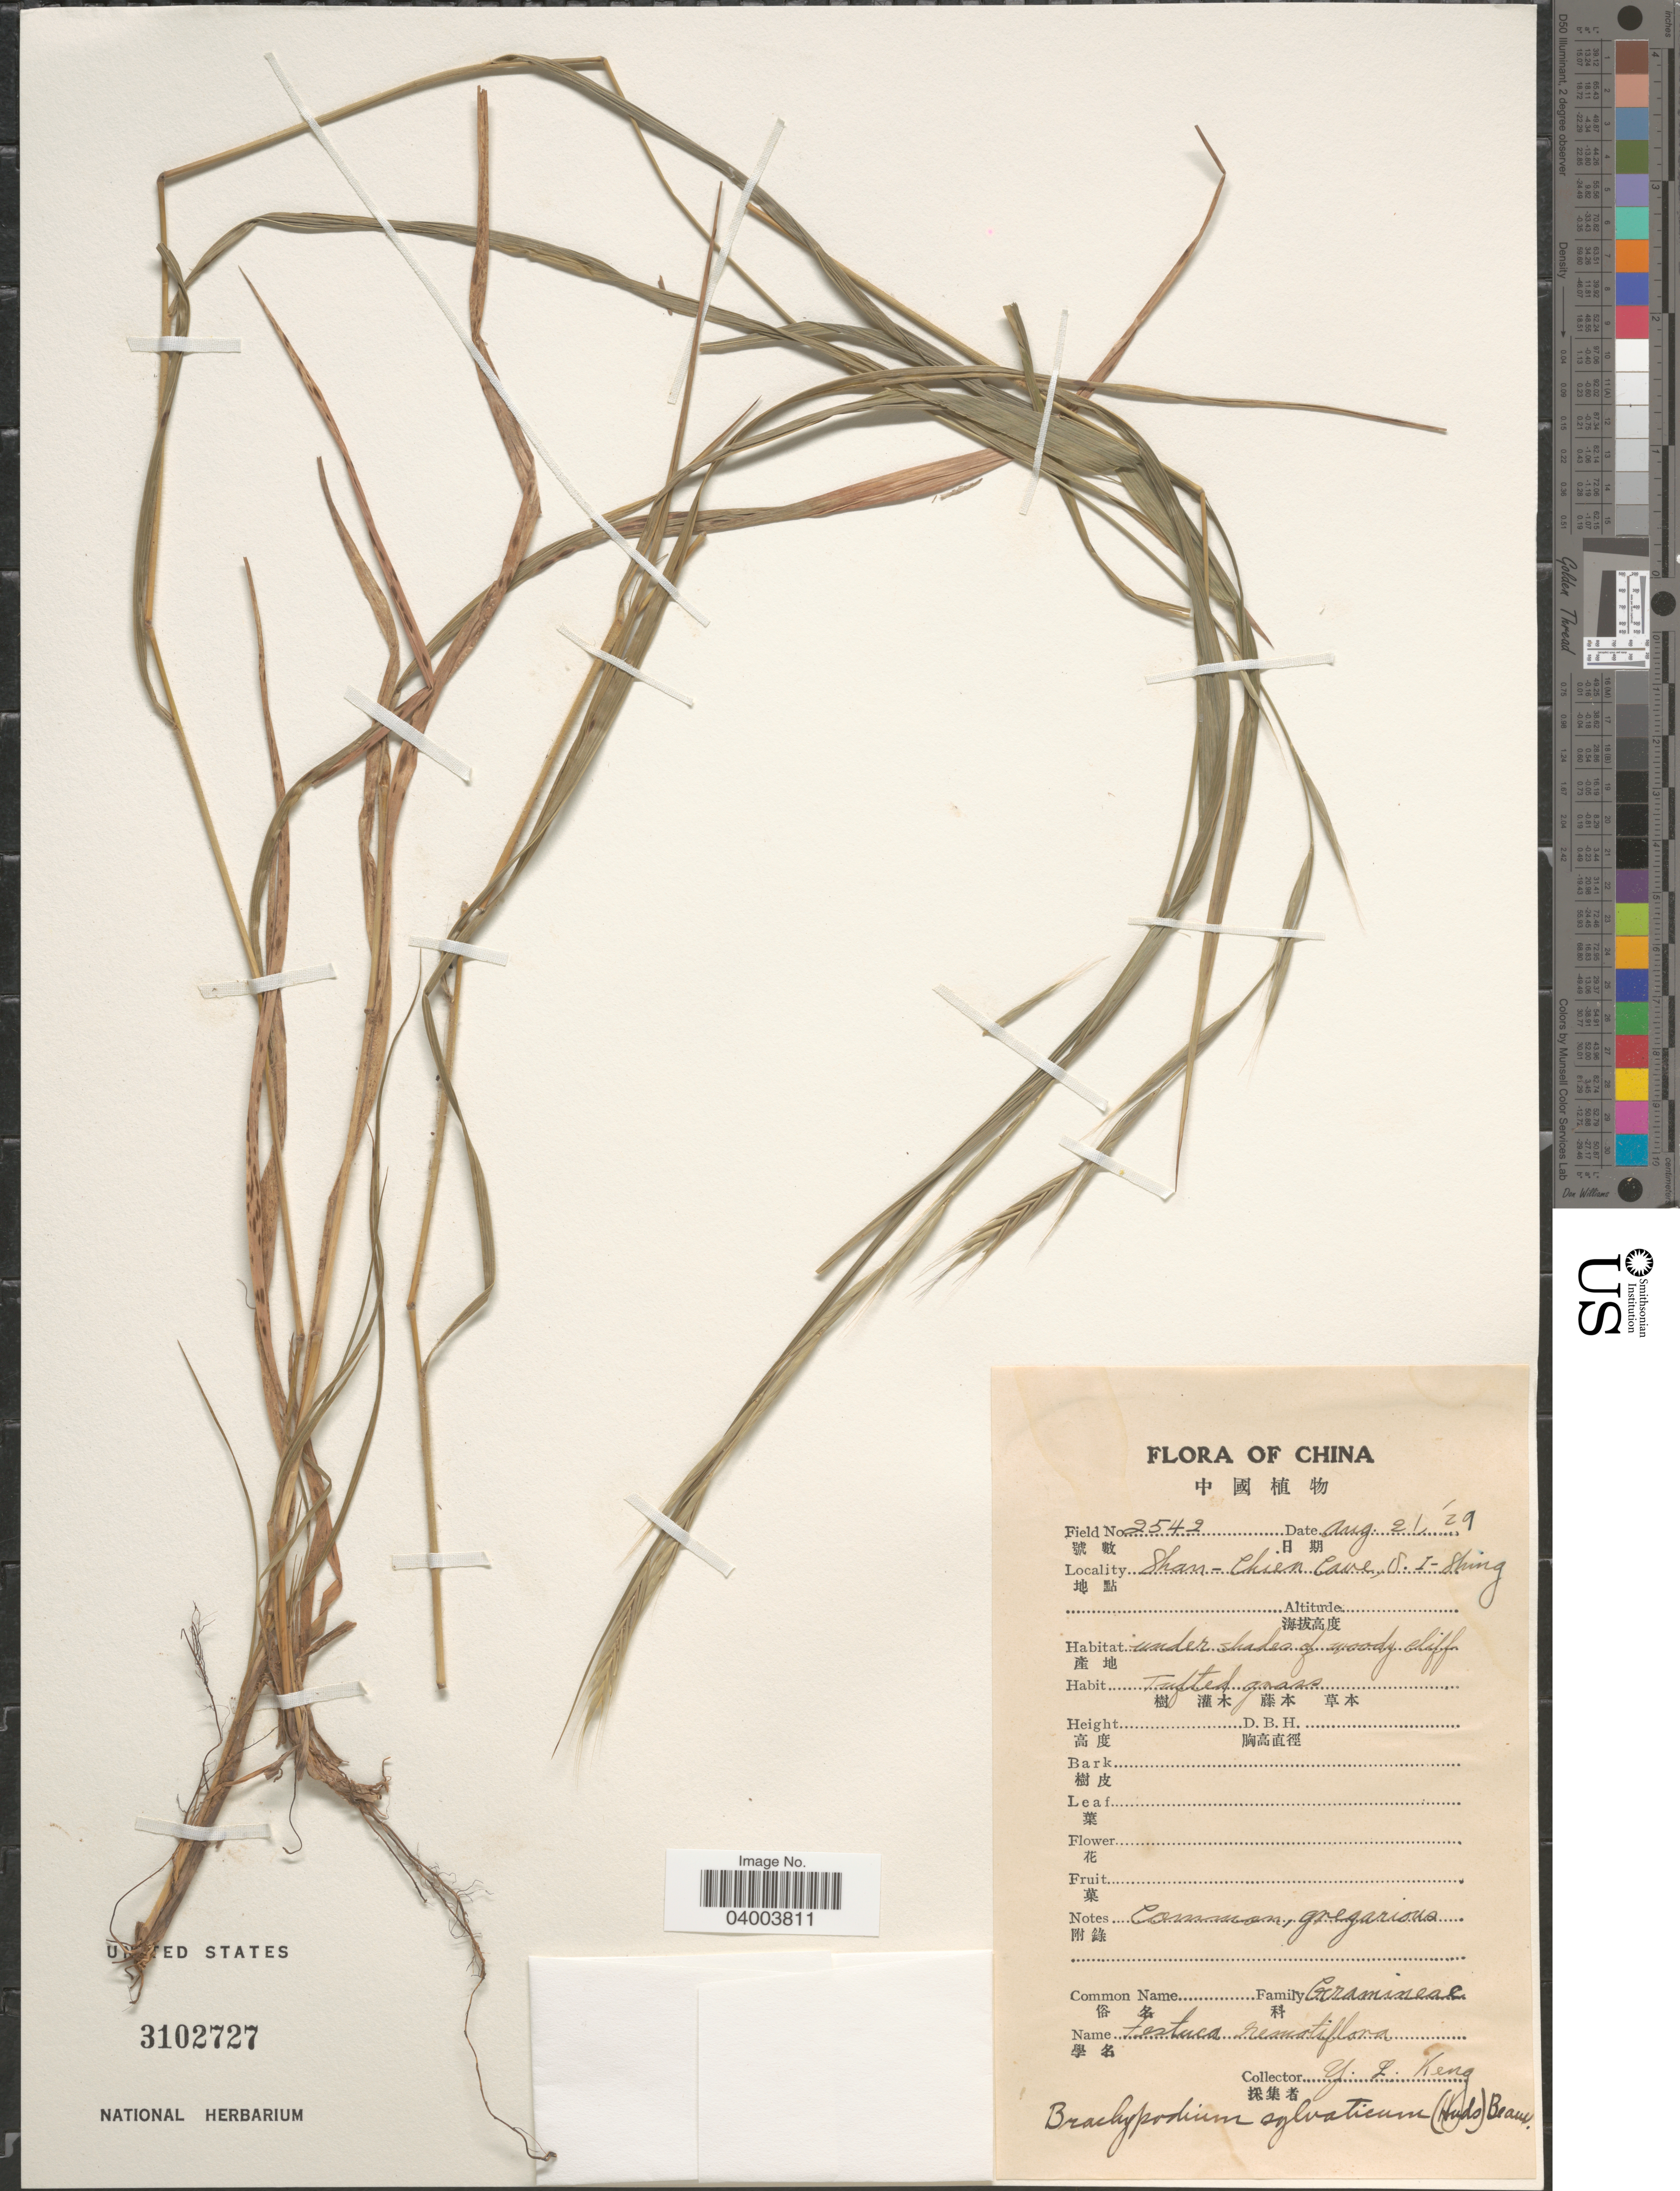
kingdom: Plantae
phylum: Tracheophyta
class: Liliopsida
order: Poales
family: Poaceae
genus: Brachypodium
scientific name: Brachypodium sylvaticum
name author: (Huds.) P. Beauv.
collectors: Y. L. Keng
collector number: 2542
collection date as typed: Transcribed d/m/y: 21/8/29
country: China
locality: Shan-Chien Cave, S. I. - Shing.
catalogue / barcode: US 3102727